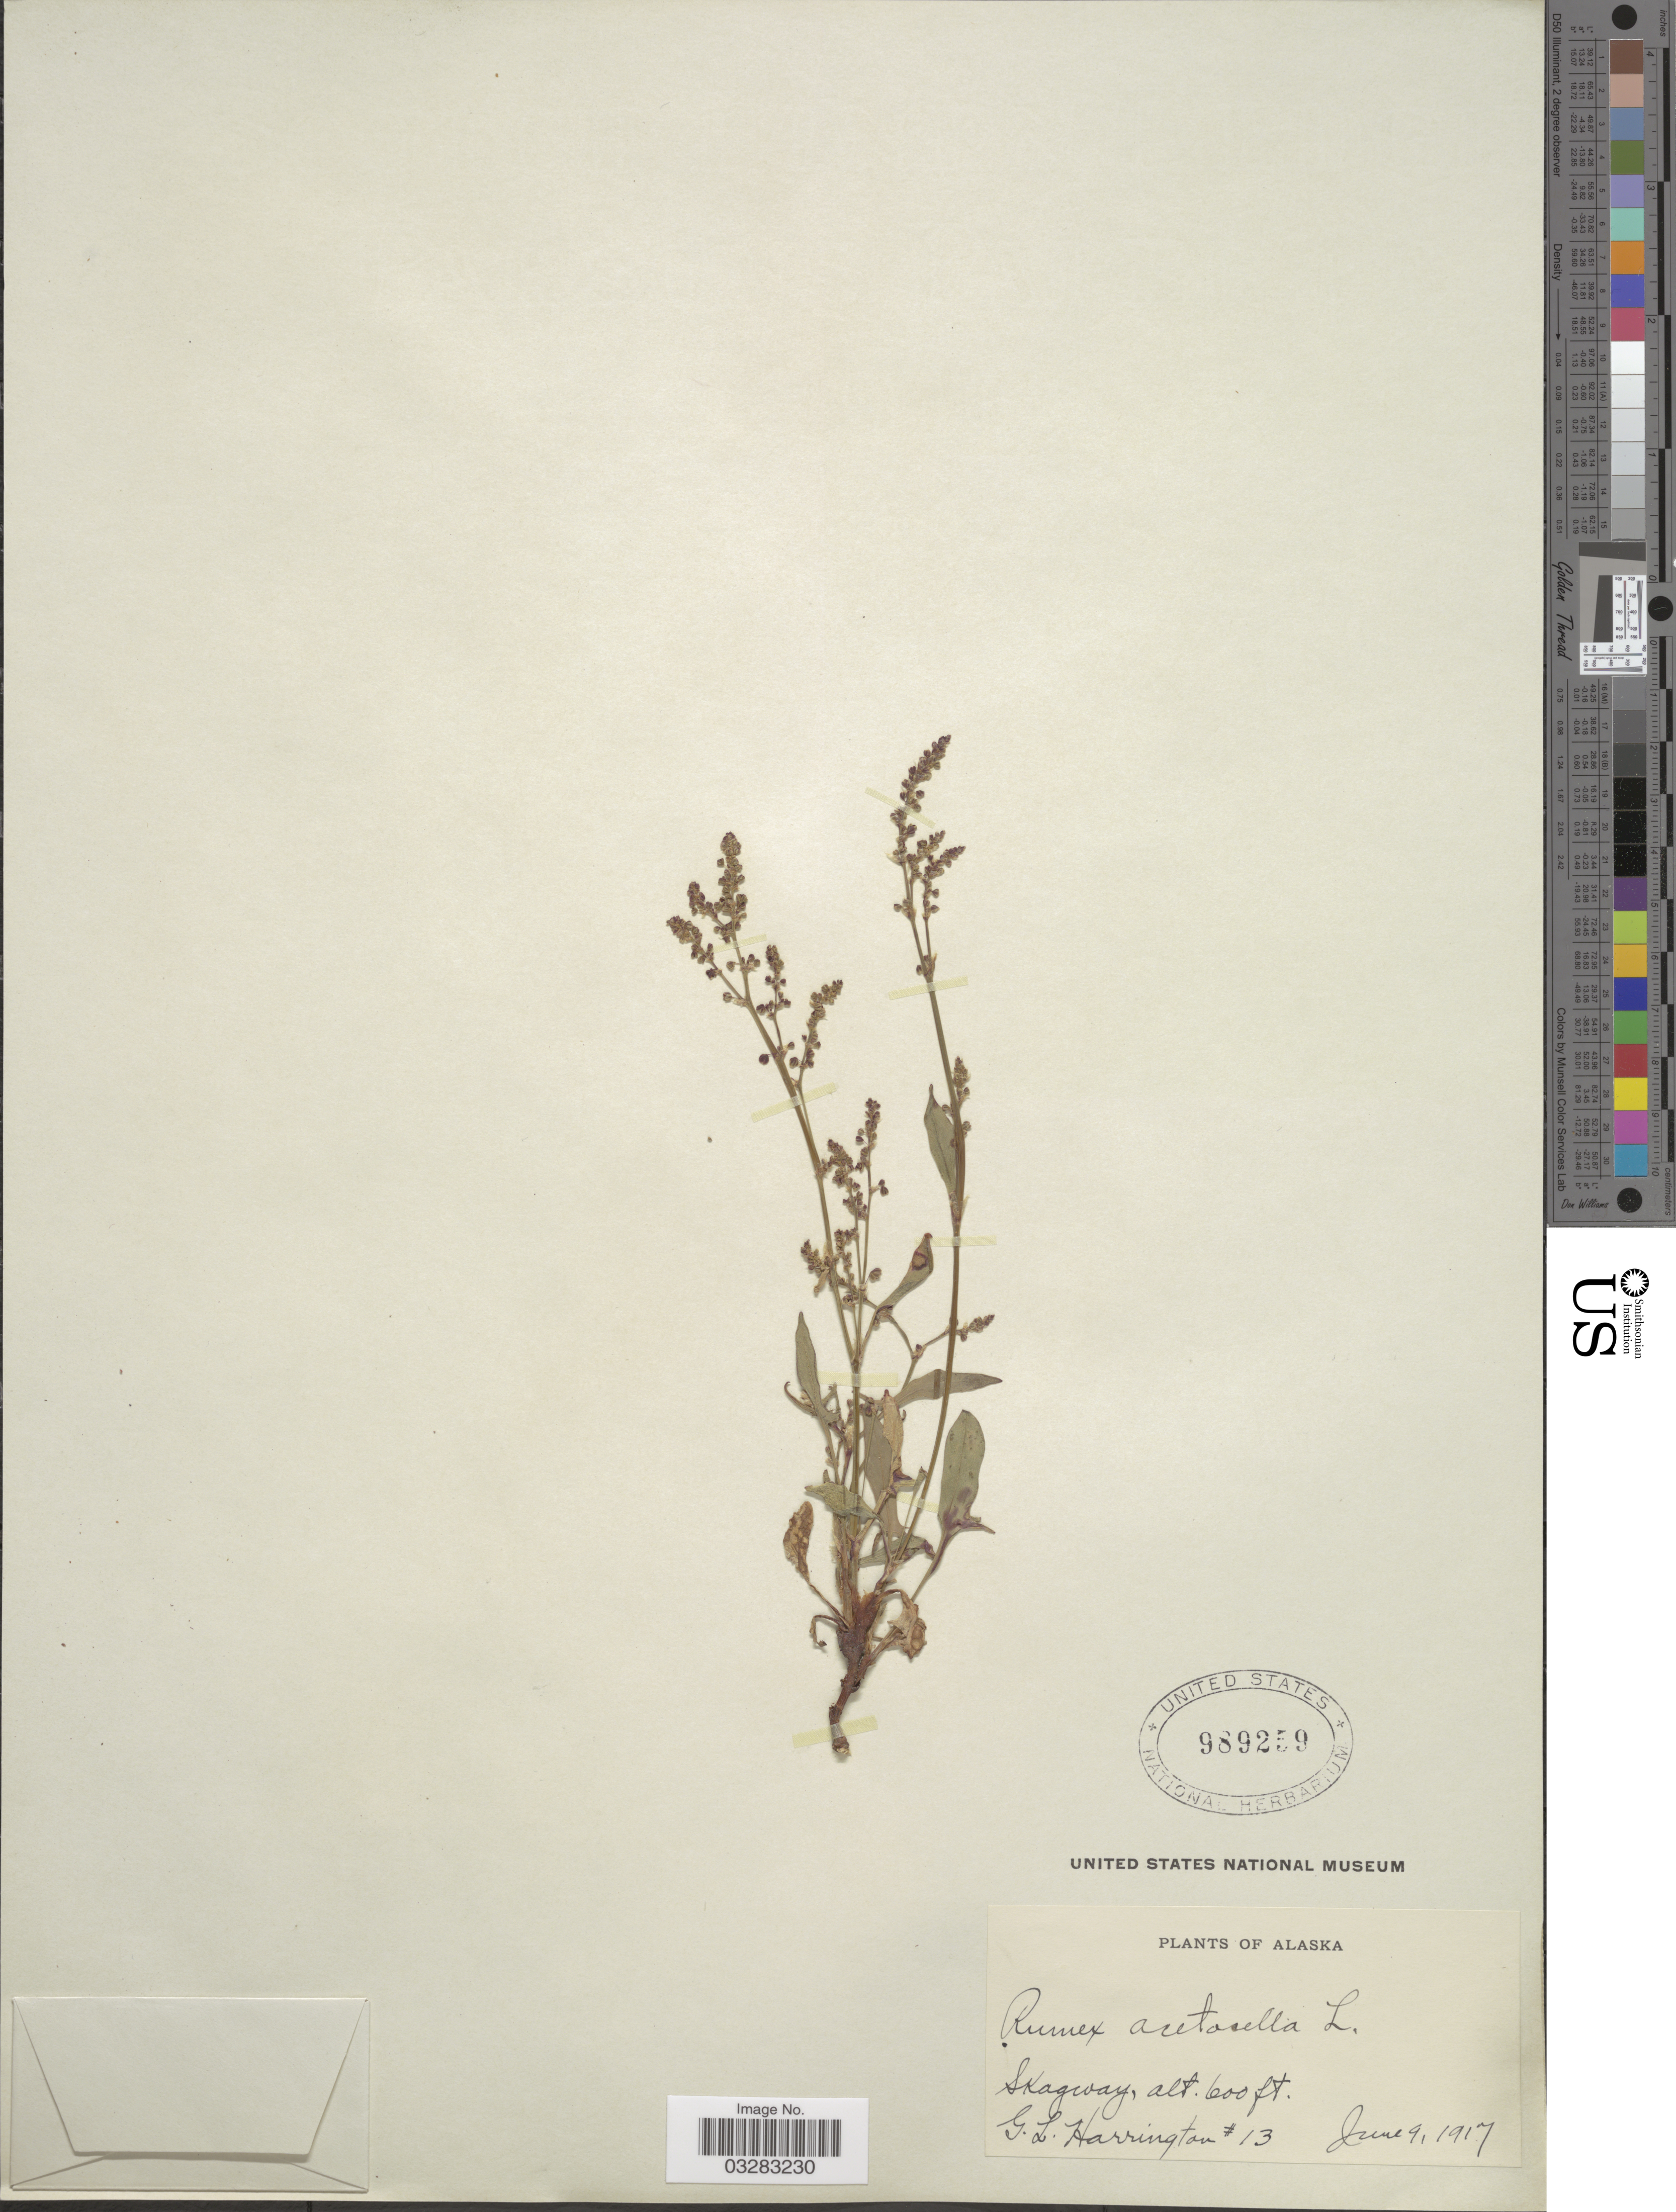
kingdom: Plantae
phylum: Tracheophyta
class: Magnoliopsida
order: Caryophyllales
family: Polygonaceae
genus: Rumex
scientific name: Rumex acetosella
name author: L.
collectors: G. Harrington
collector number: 13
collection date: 1917-06-09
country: United States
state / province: Alaska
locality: Skagway.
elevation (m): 183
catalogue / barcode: US 989259